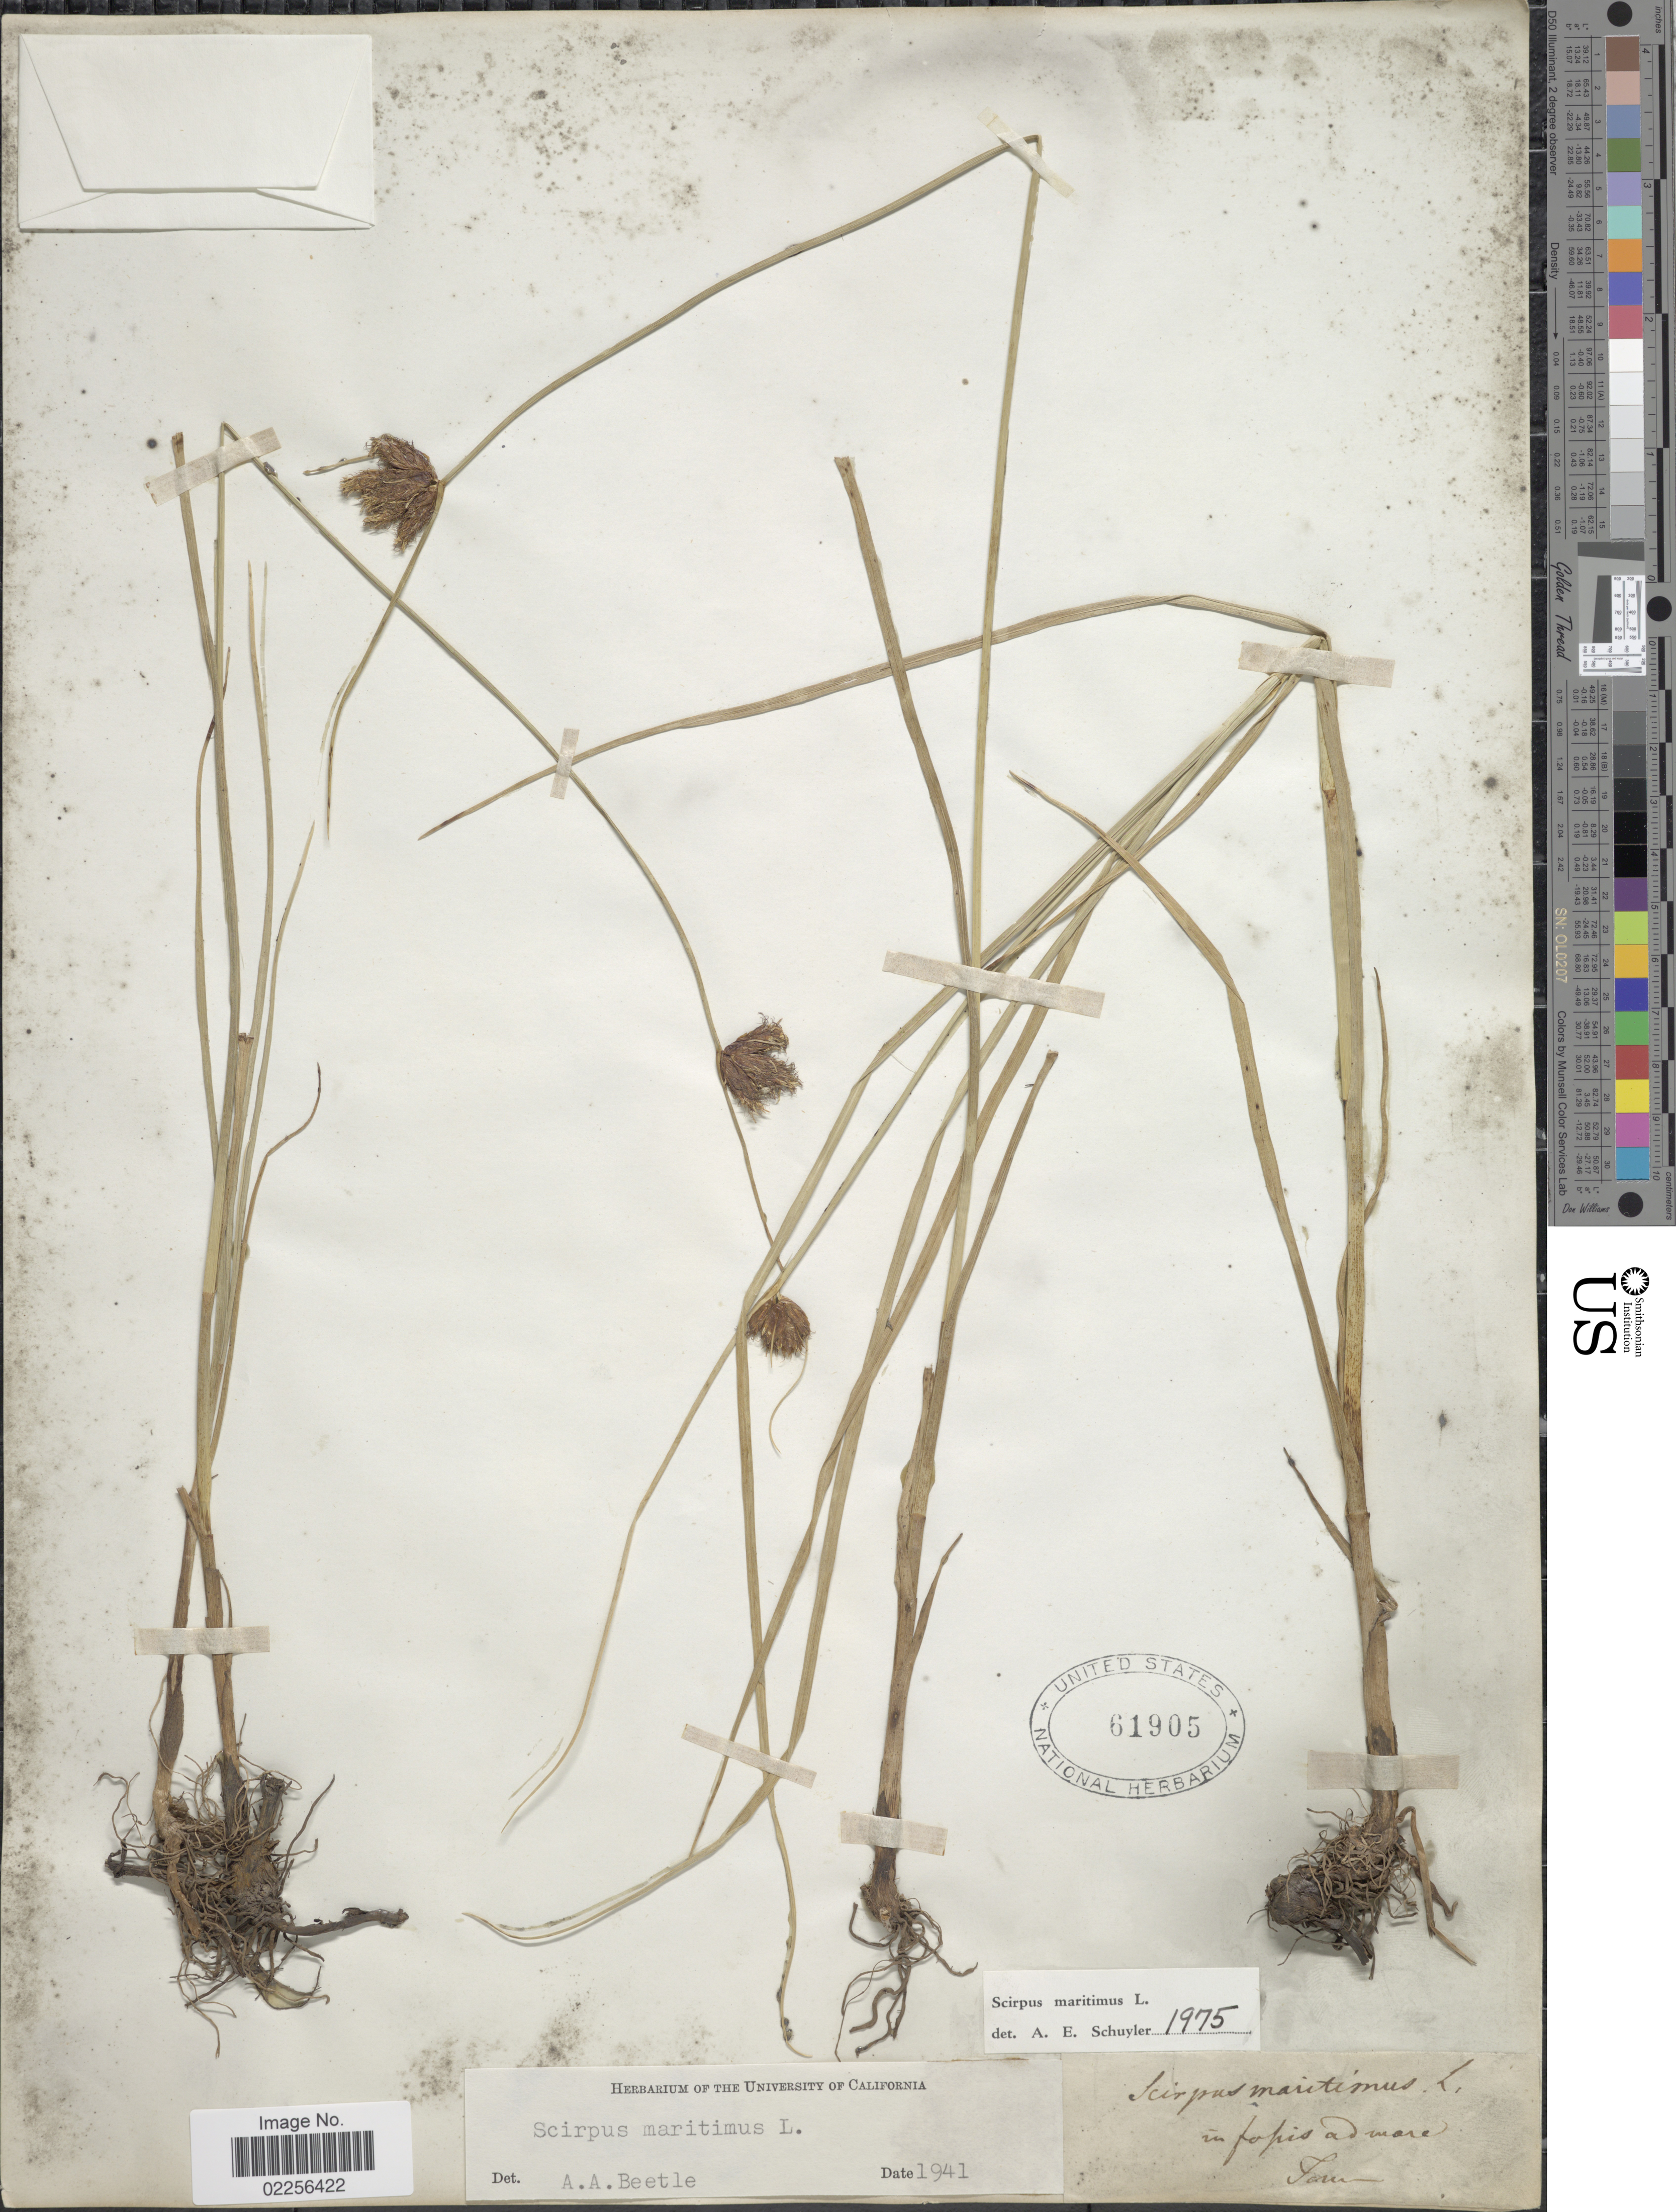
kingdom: Plantae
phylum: Tracheophyta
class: Liliopsida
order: Poales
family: Cyperaceae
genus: Bolboschoenus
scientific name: Bolboschoenus maritimus subsp. maritimus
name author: (L.) Palla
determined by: Strong, Mark T., (BOT), Smithsonian Institution - National Museum of Natural History (UNITED STATES)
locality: Lam [interpreted] [unsure placement]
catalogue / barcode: US 61905